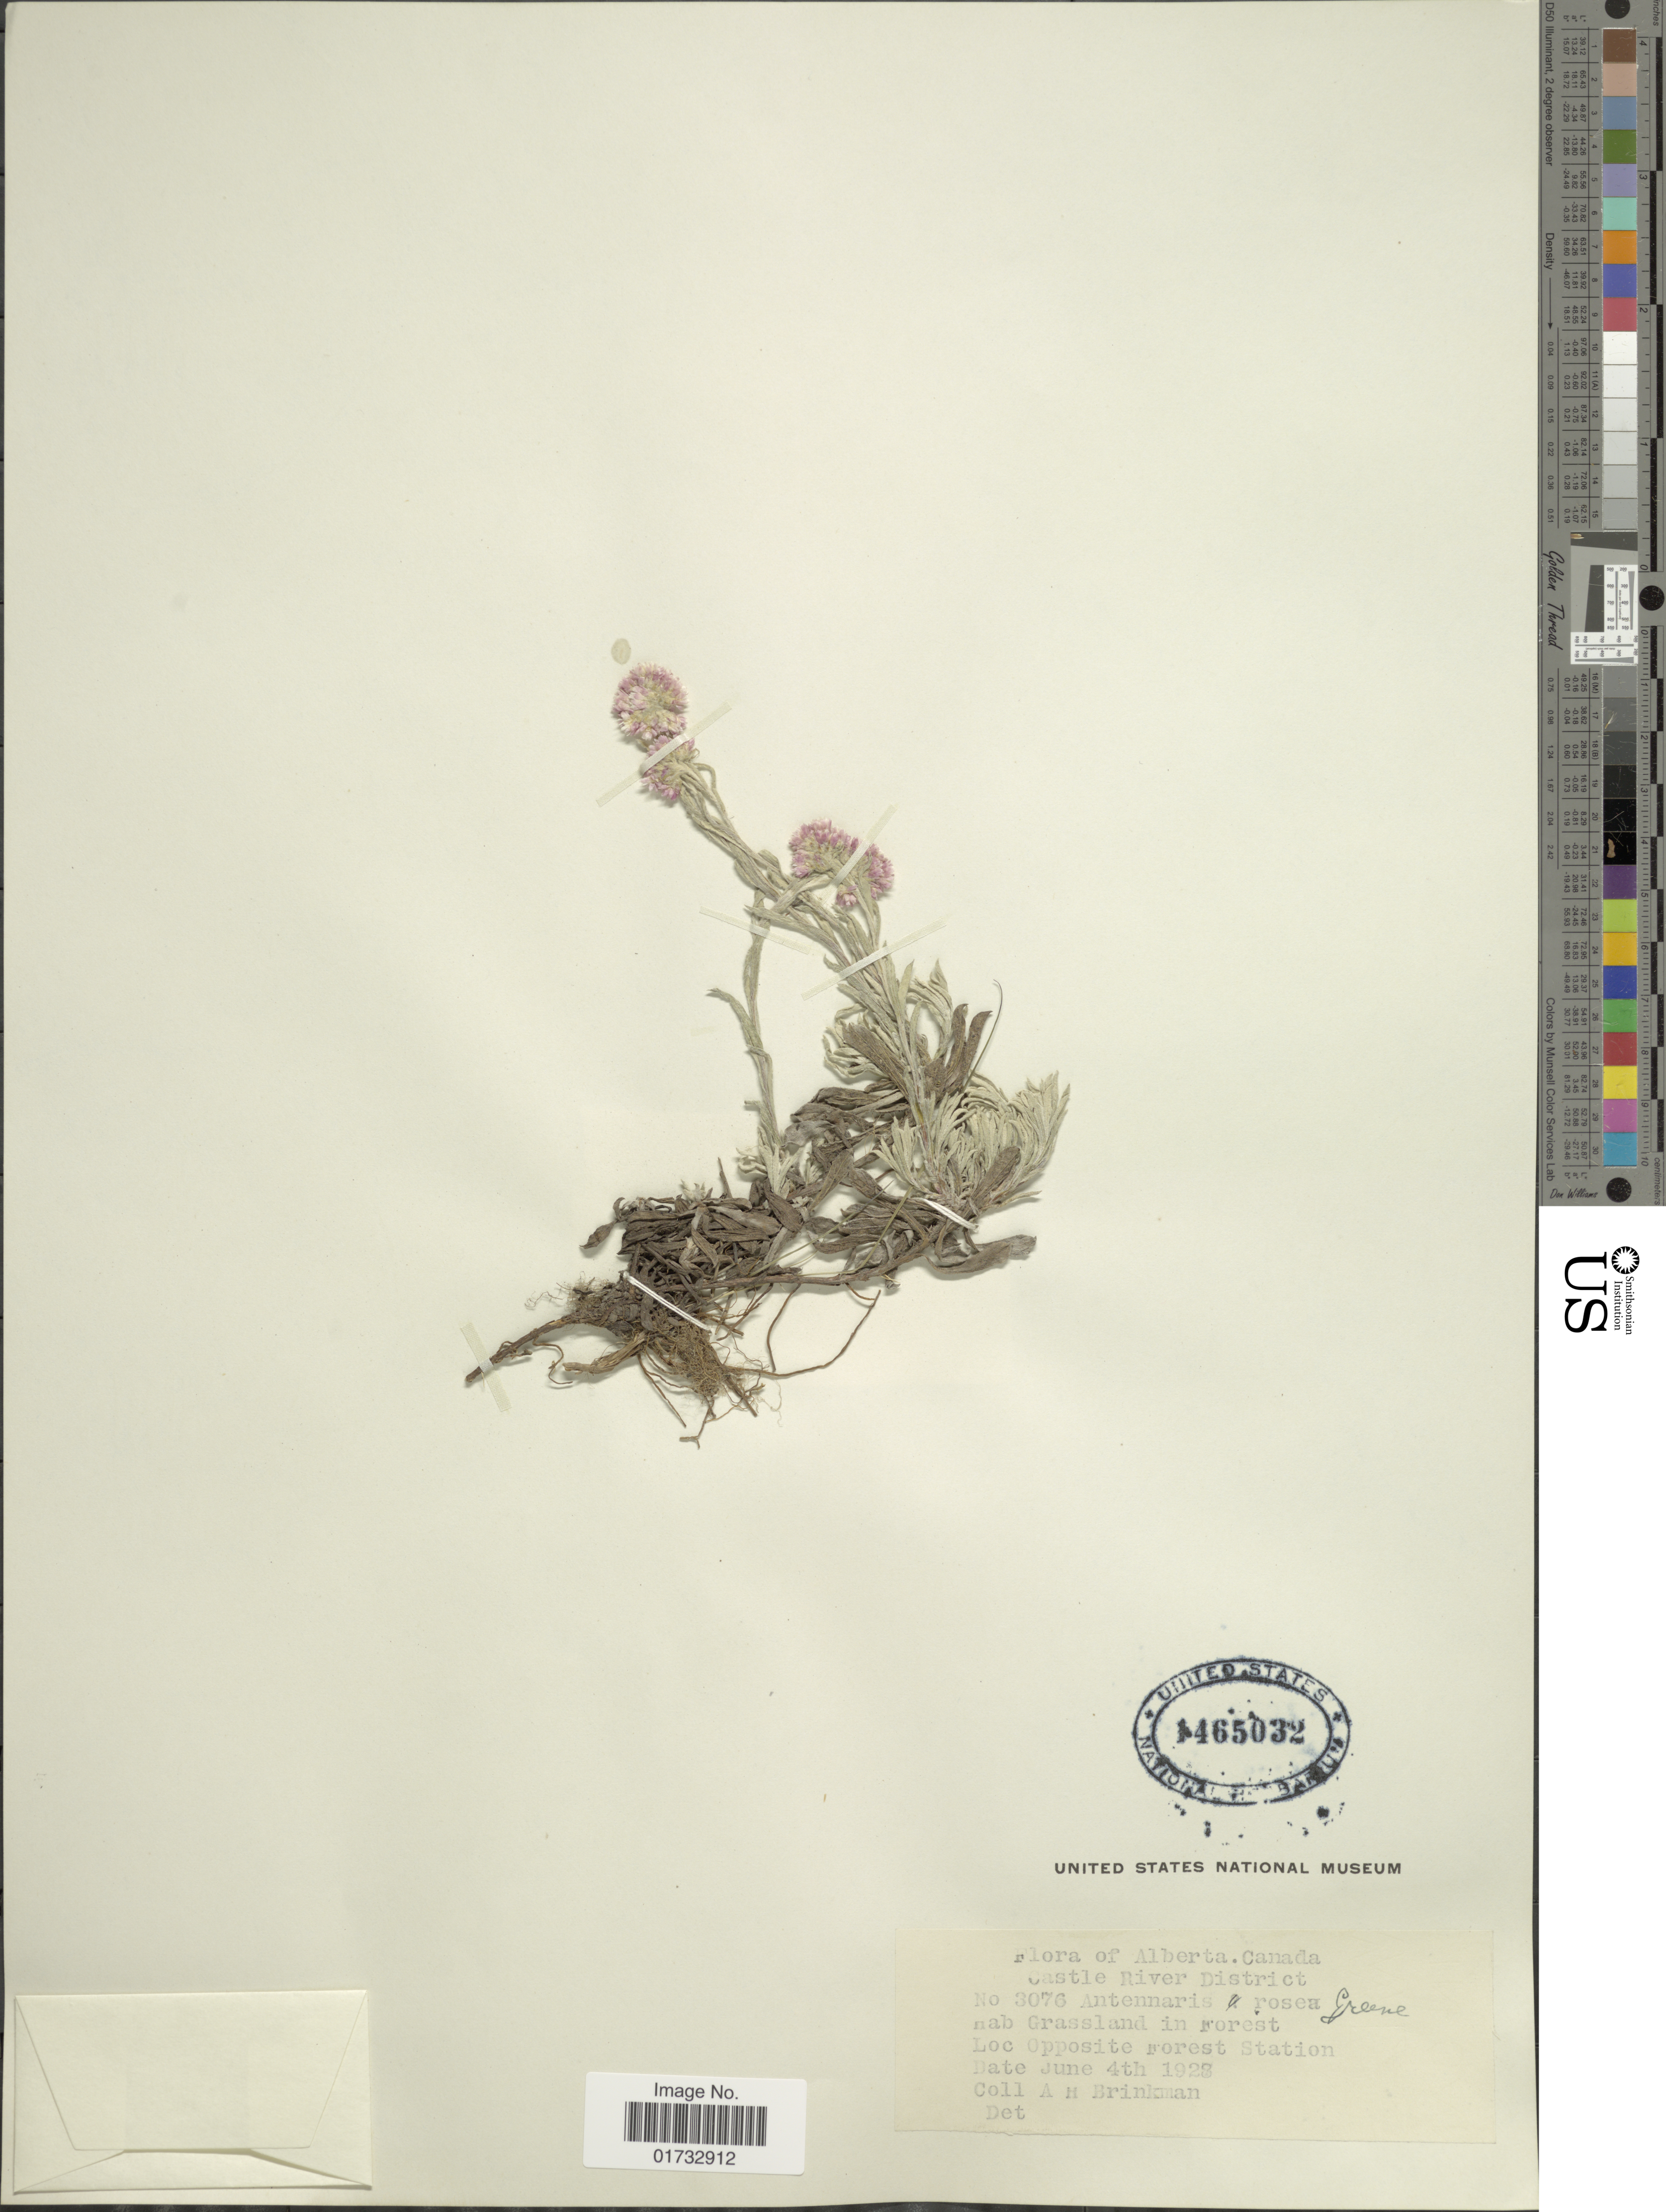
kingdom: Plantae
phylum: Tracheophyta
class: Magnoliopsida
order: Asterales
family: Asteraceae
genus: Antennaria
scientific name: Antennaria rosea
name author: Greene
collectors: A. Brinkman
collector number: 3076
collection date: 1928-06-04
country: Canada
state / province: Alberta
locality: Castle River District, Grassland in Forest, ooposite Forest Station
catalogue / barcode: US 1465032